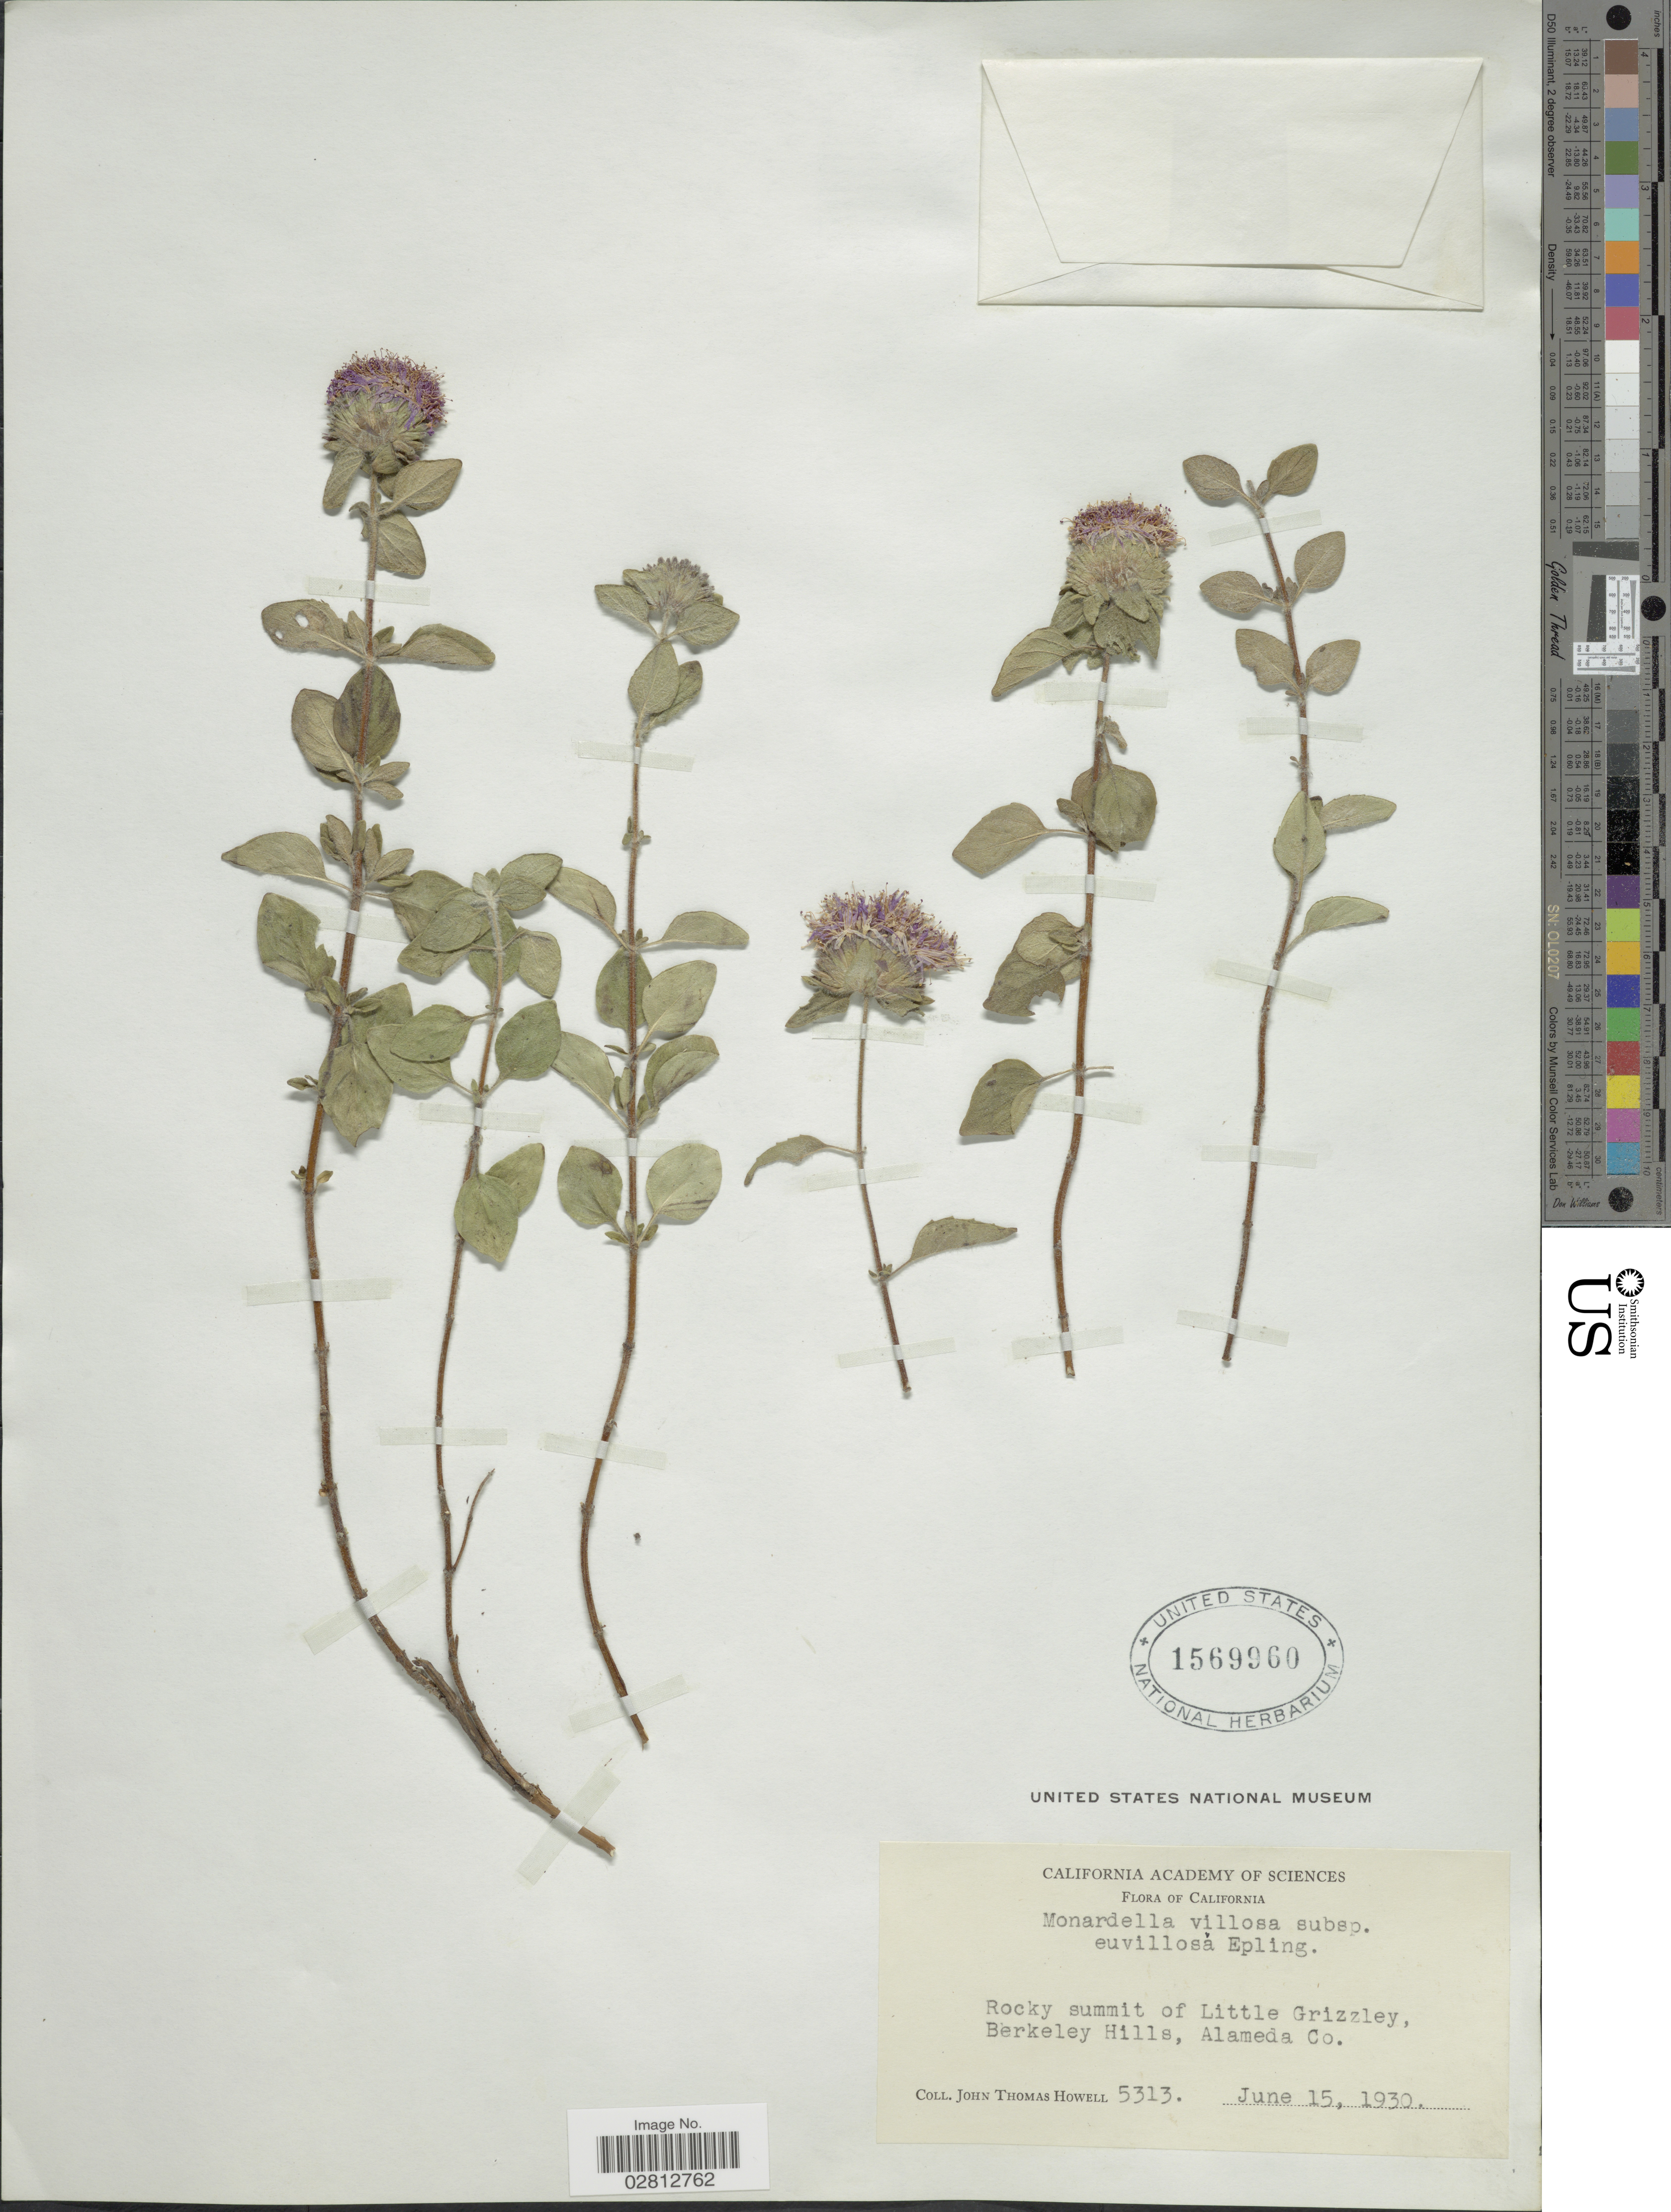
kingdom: Plantae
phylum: Tracheophyta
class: Magnoliopsida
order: Lamiales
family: Lamiaceae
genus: Monardella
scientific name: Monardella villosa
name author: Benth.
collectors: J. T. Howell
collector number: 5313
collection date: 1930-06-15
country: United States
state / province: California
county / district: Alameda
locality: Rocky summit of Little Grizzley, Berkeley Hills, Alameda Co.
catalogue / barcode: US 1569960